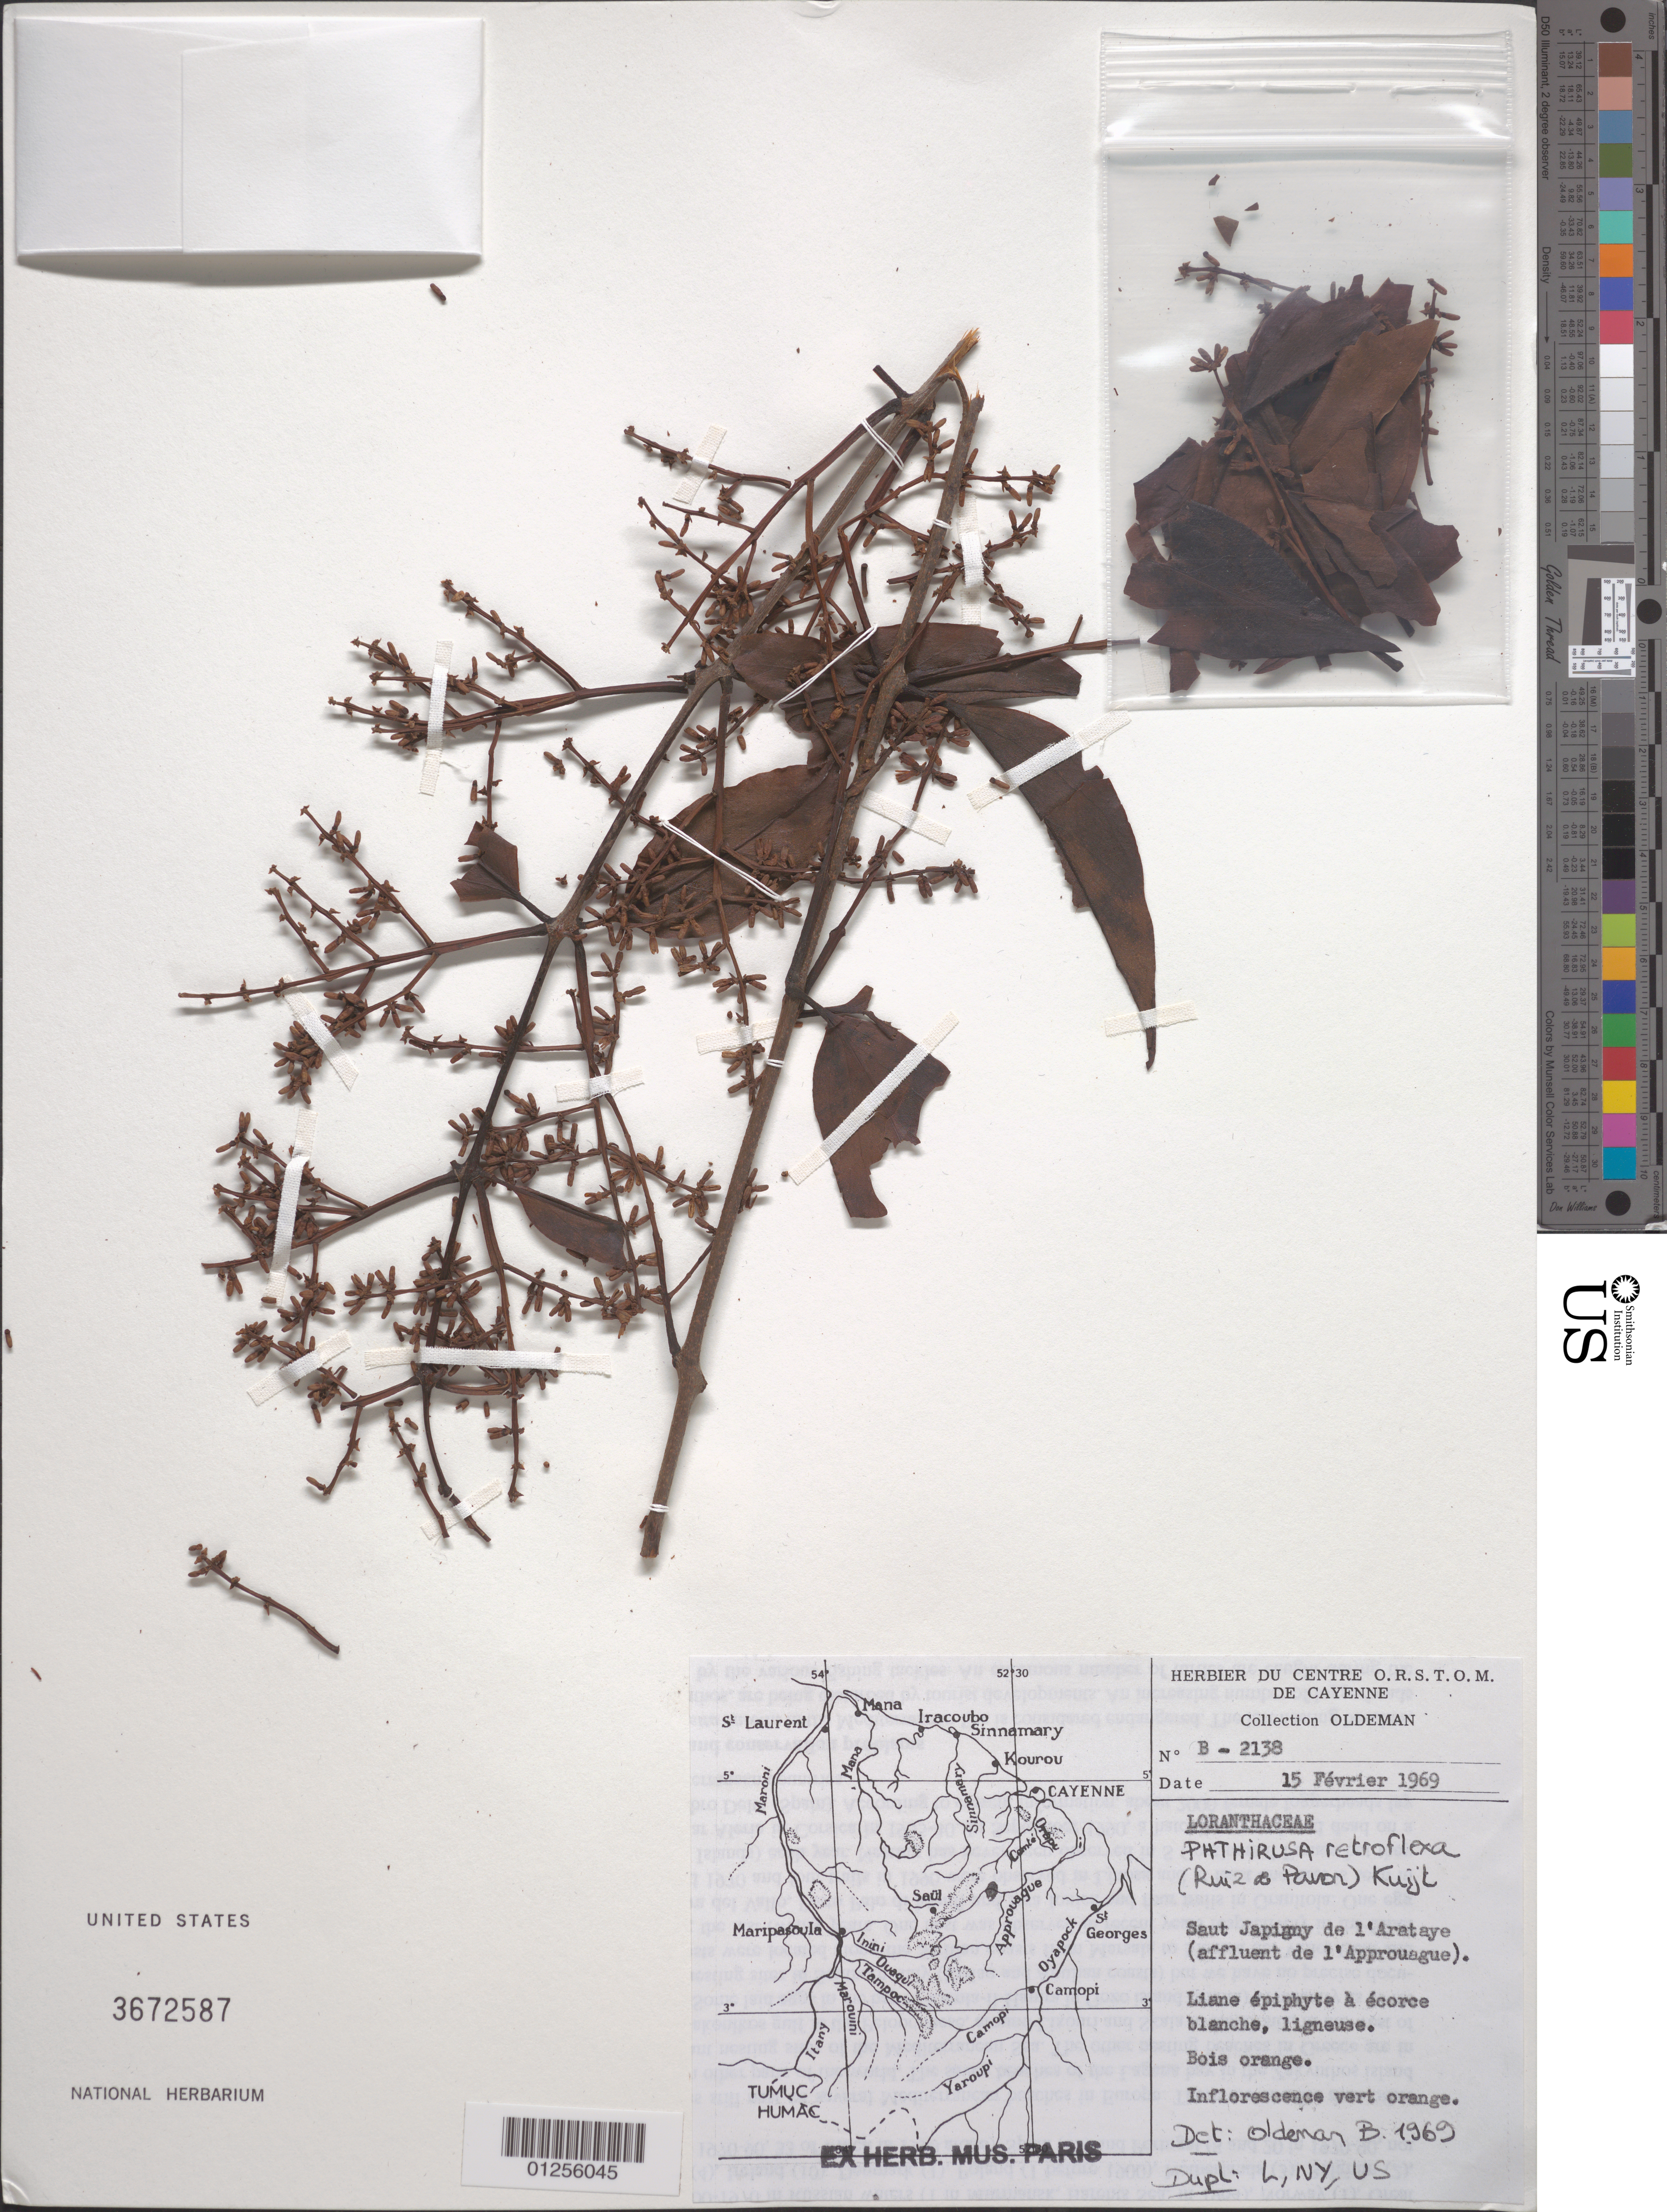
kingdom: Plantae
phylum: Tracheophyta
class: Magnoliopsida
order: Santalales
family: Loranthaceae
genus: Phthirusa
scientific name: Phthirusa retroflexa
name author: (Ruiz & Pav.) Kuijt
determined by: Oldeman, R. A. A.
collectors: R. Oldeman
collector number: B-2138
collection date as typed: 15-Feb-69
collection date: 1969-02-15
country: French Guiana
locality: Rivière Arataye (affluent de l'Approuague), au saut Japigny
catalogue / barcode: US 3672587